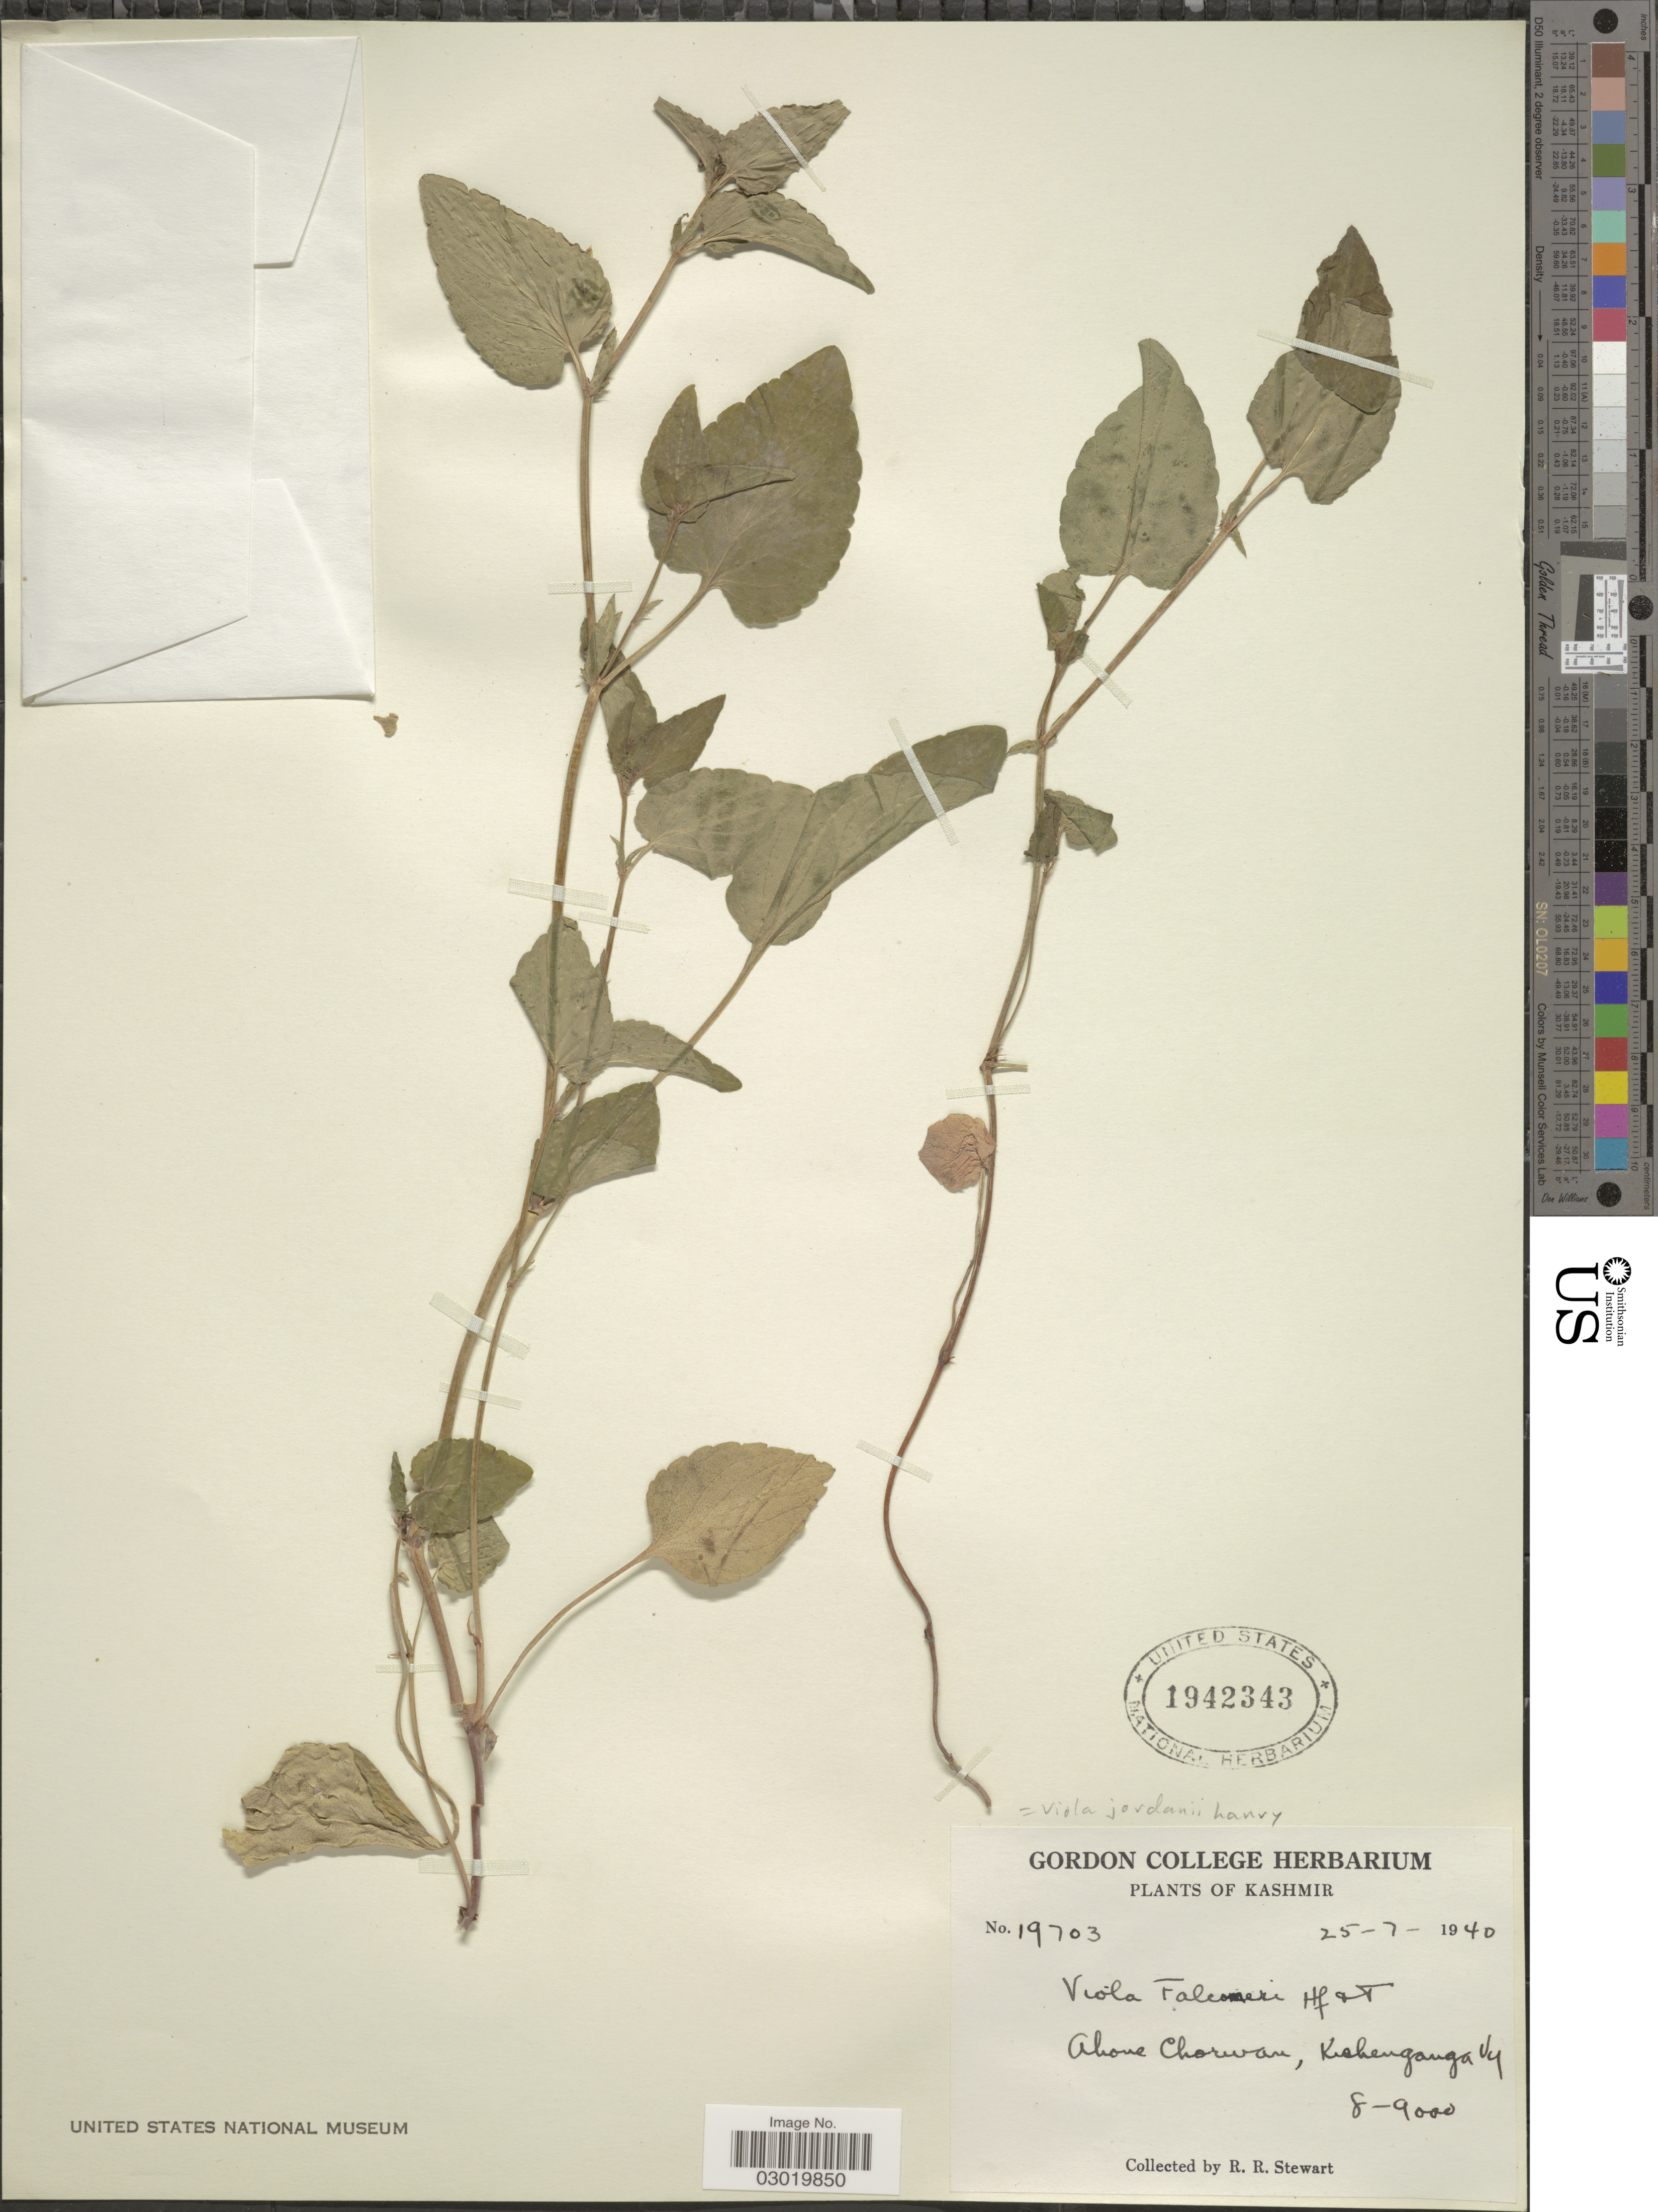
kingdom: Plantae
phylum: Tracheophyta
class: Magnoliopsida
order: Malpighiales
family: Violaceae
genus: Viola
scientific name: Viola jordanii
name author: Hanry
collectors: R. Stewart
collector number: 19703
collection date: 1940-07-25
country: India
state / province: Jammu and Kashmir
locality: Kashmir. Above Chorwan, Kishenganga Vy.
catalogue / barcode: US 1942343